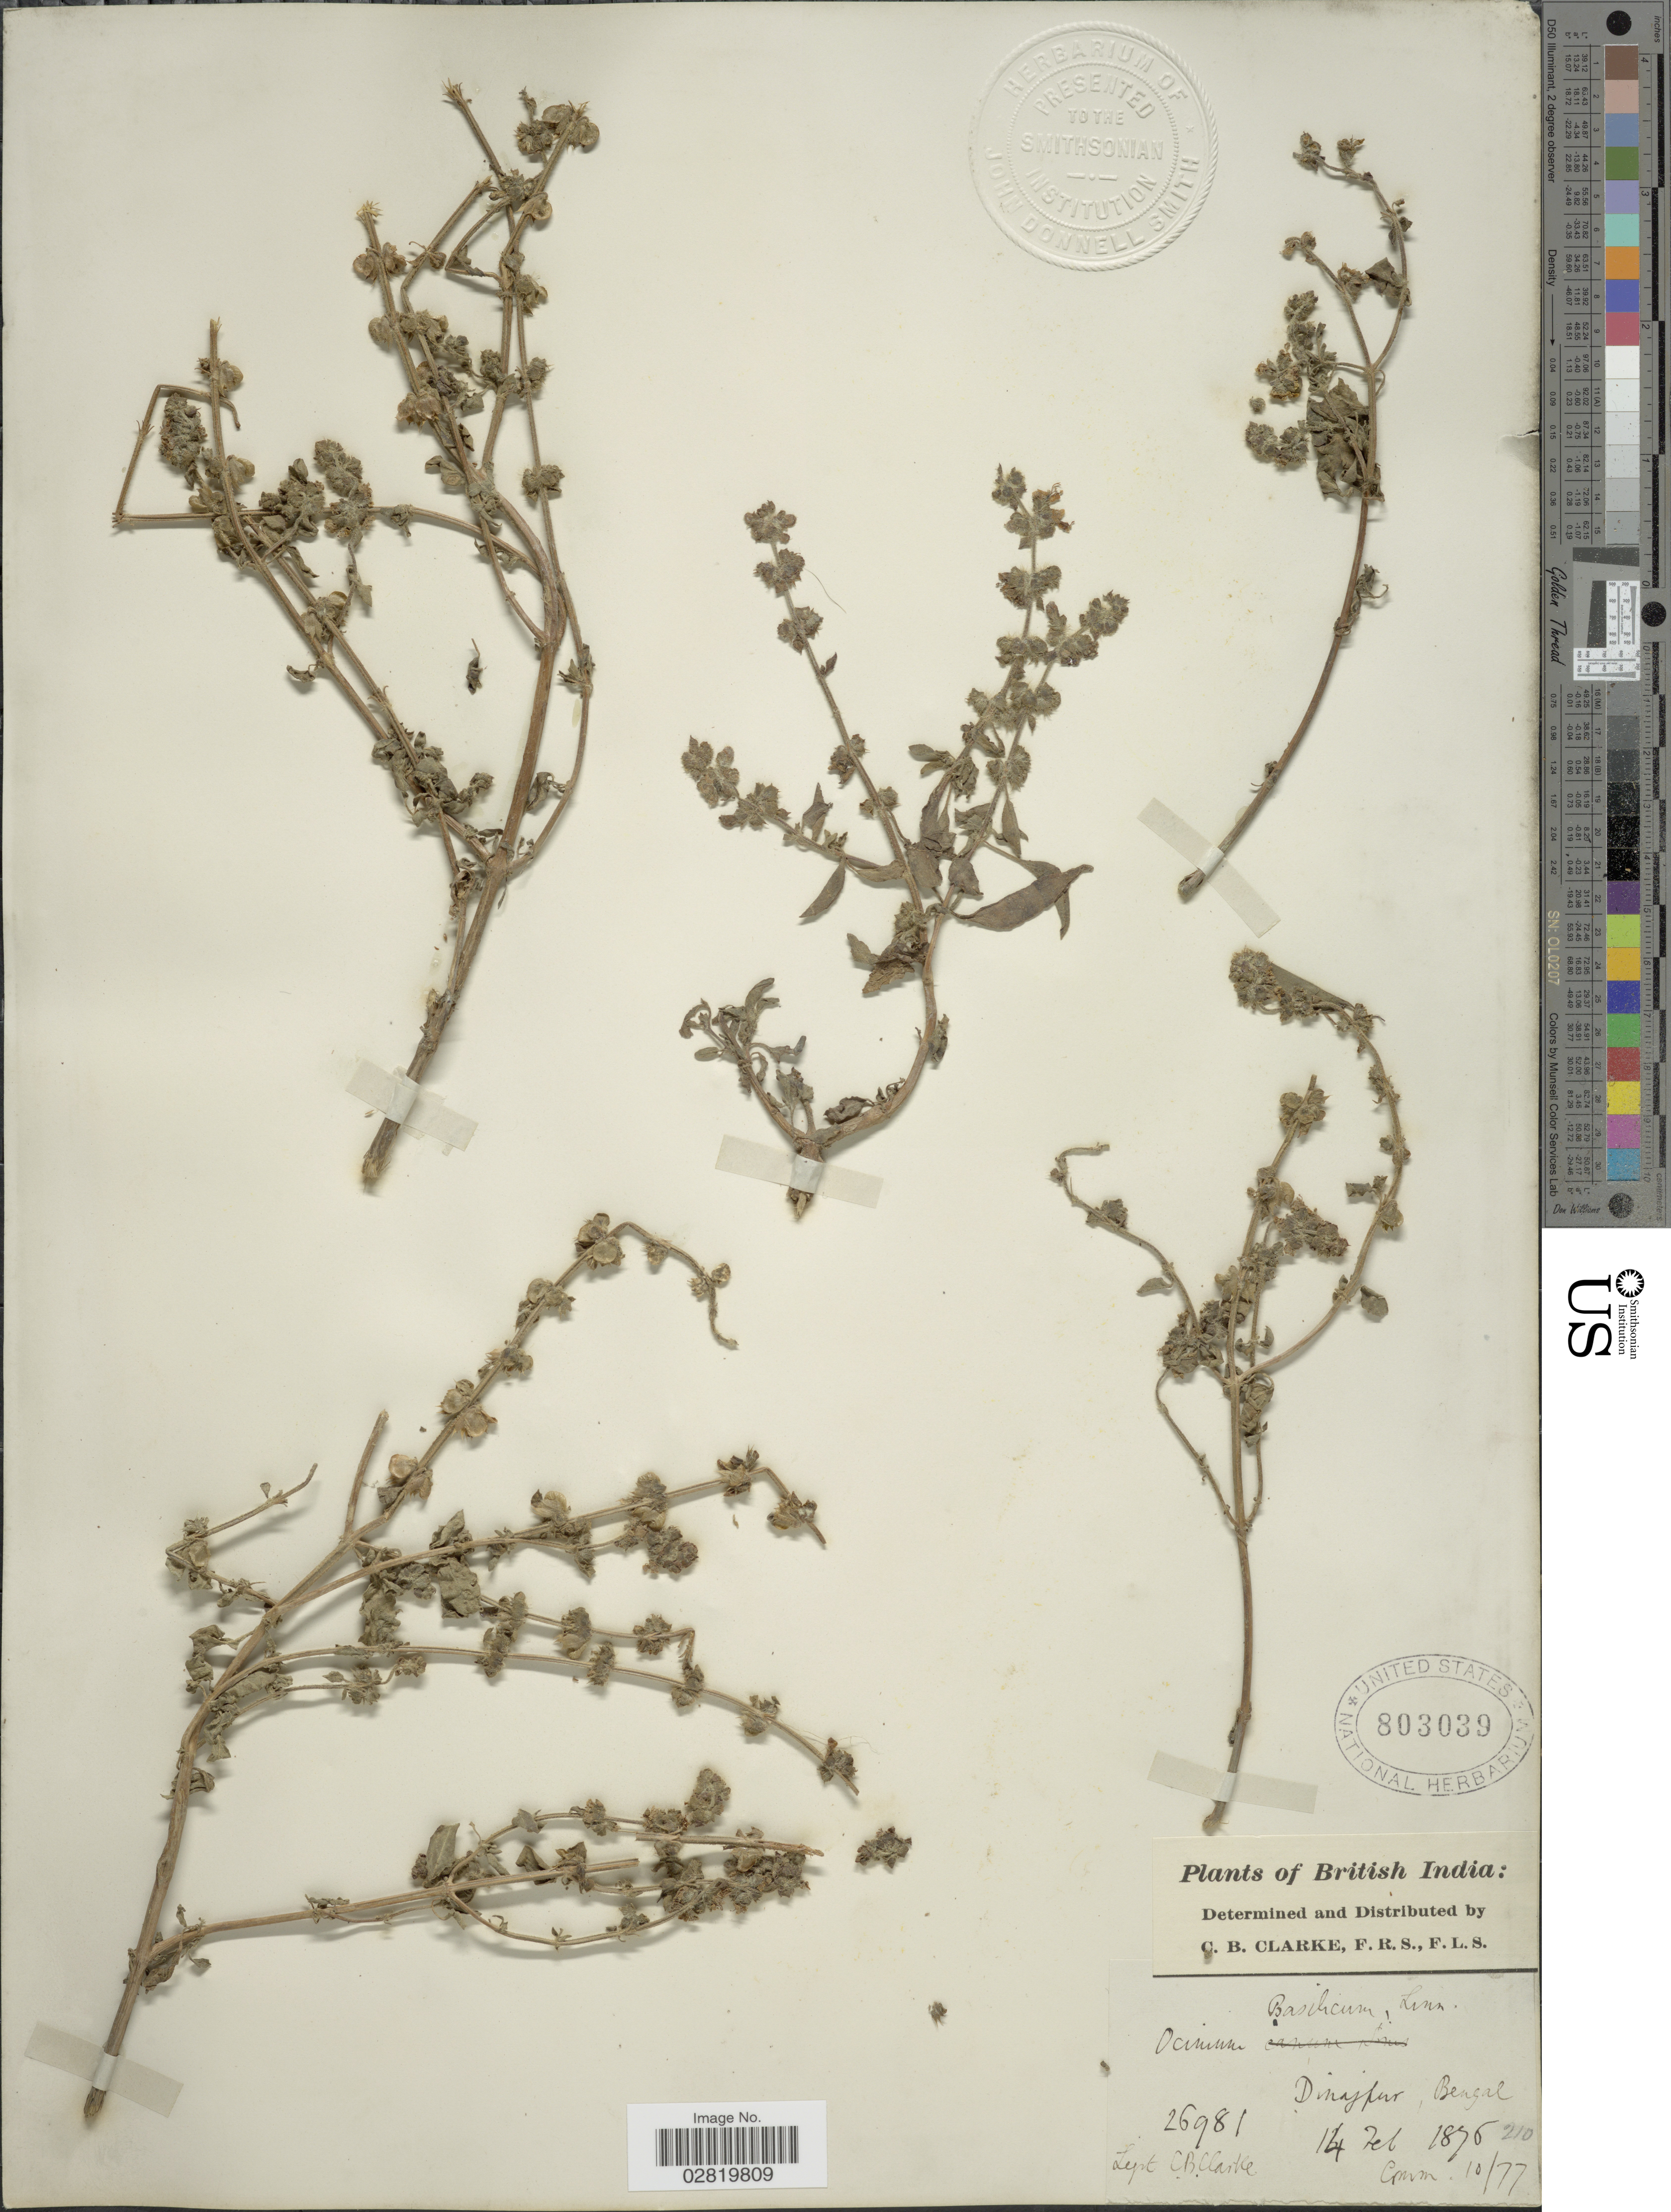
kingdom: Plantae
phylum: Tracheophyta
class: Magnoliopsida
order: Lamiales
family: Lamiaceae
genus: Ocimum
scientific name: Ocimum basilicum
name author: L.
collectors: C. B. Clarke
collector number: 26981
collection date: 1876-02-14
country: Bangladesh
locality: British India, Dinajpur, Bengal.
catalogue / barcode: US 803039